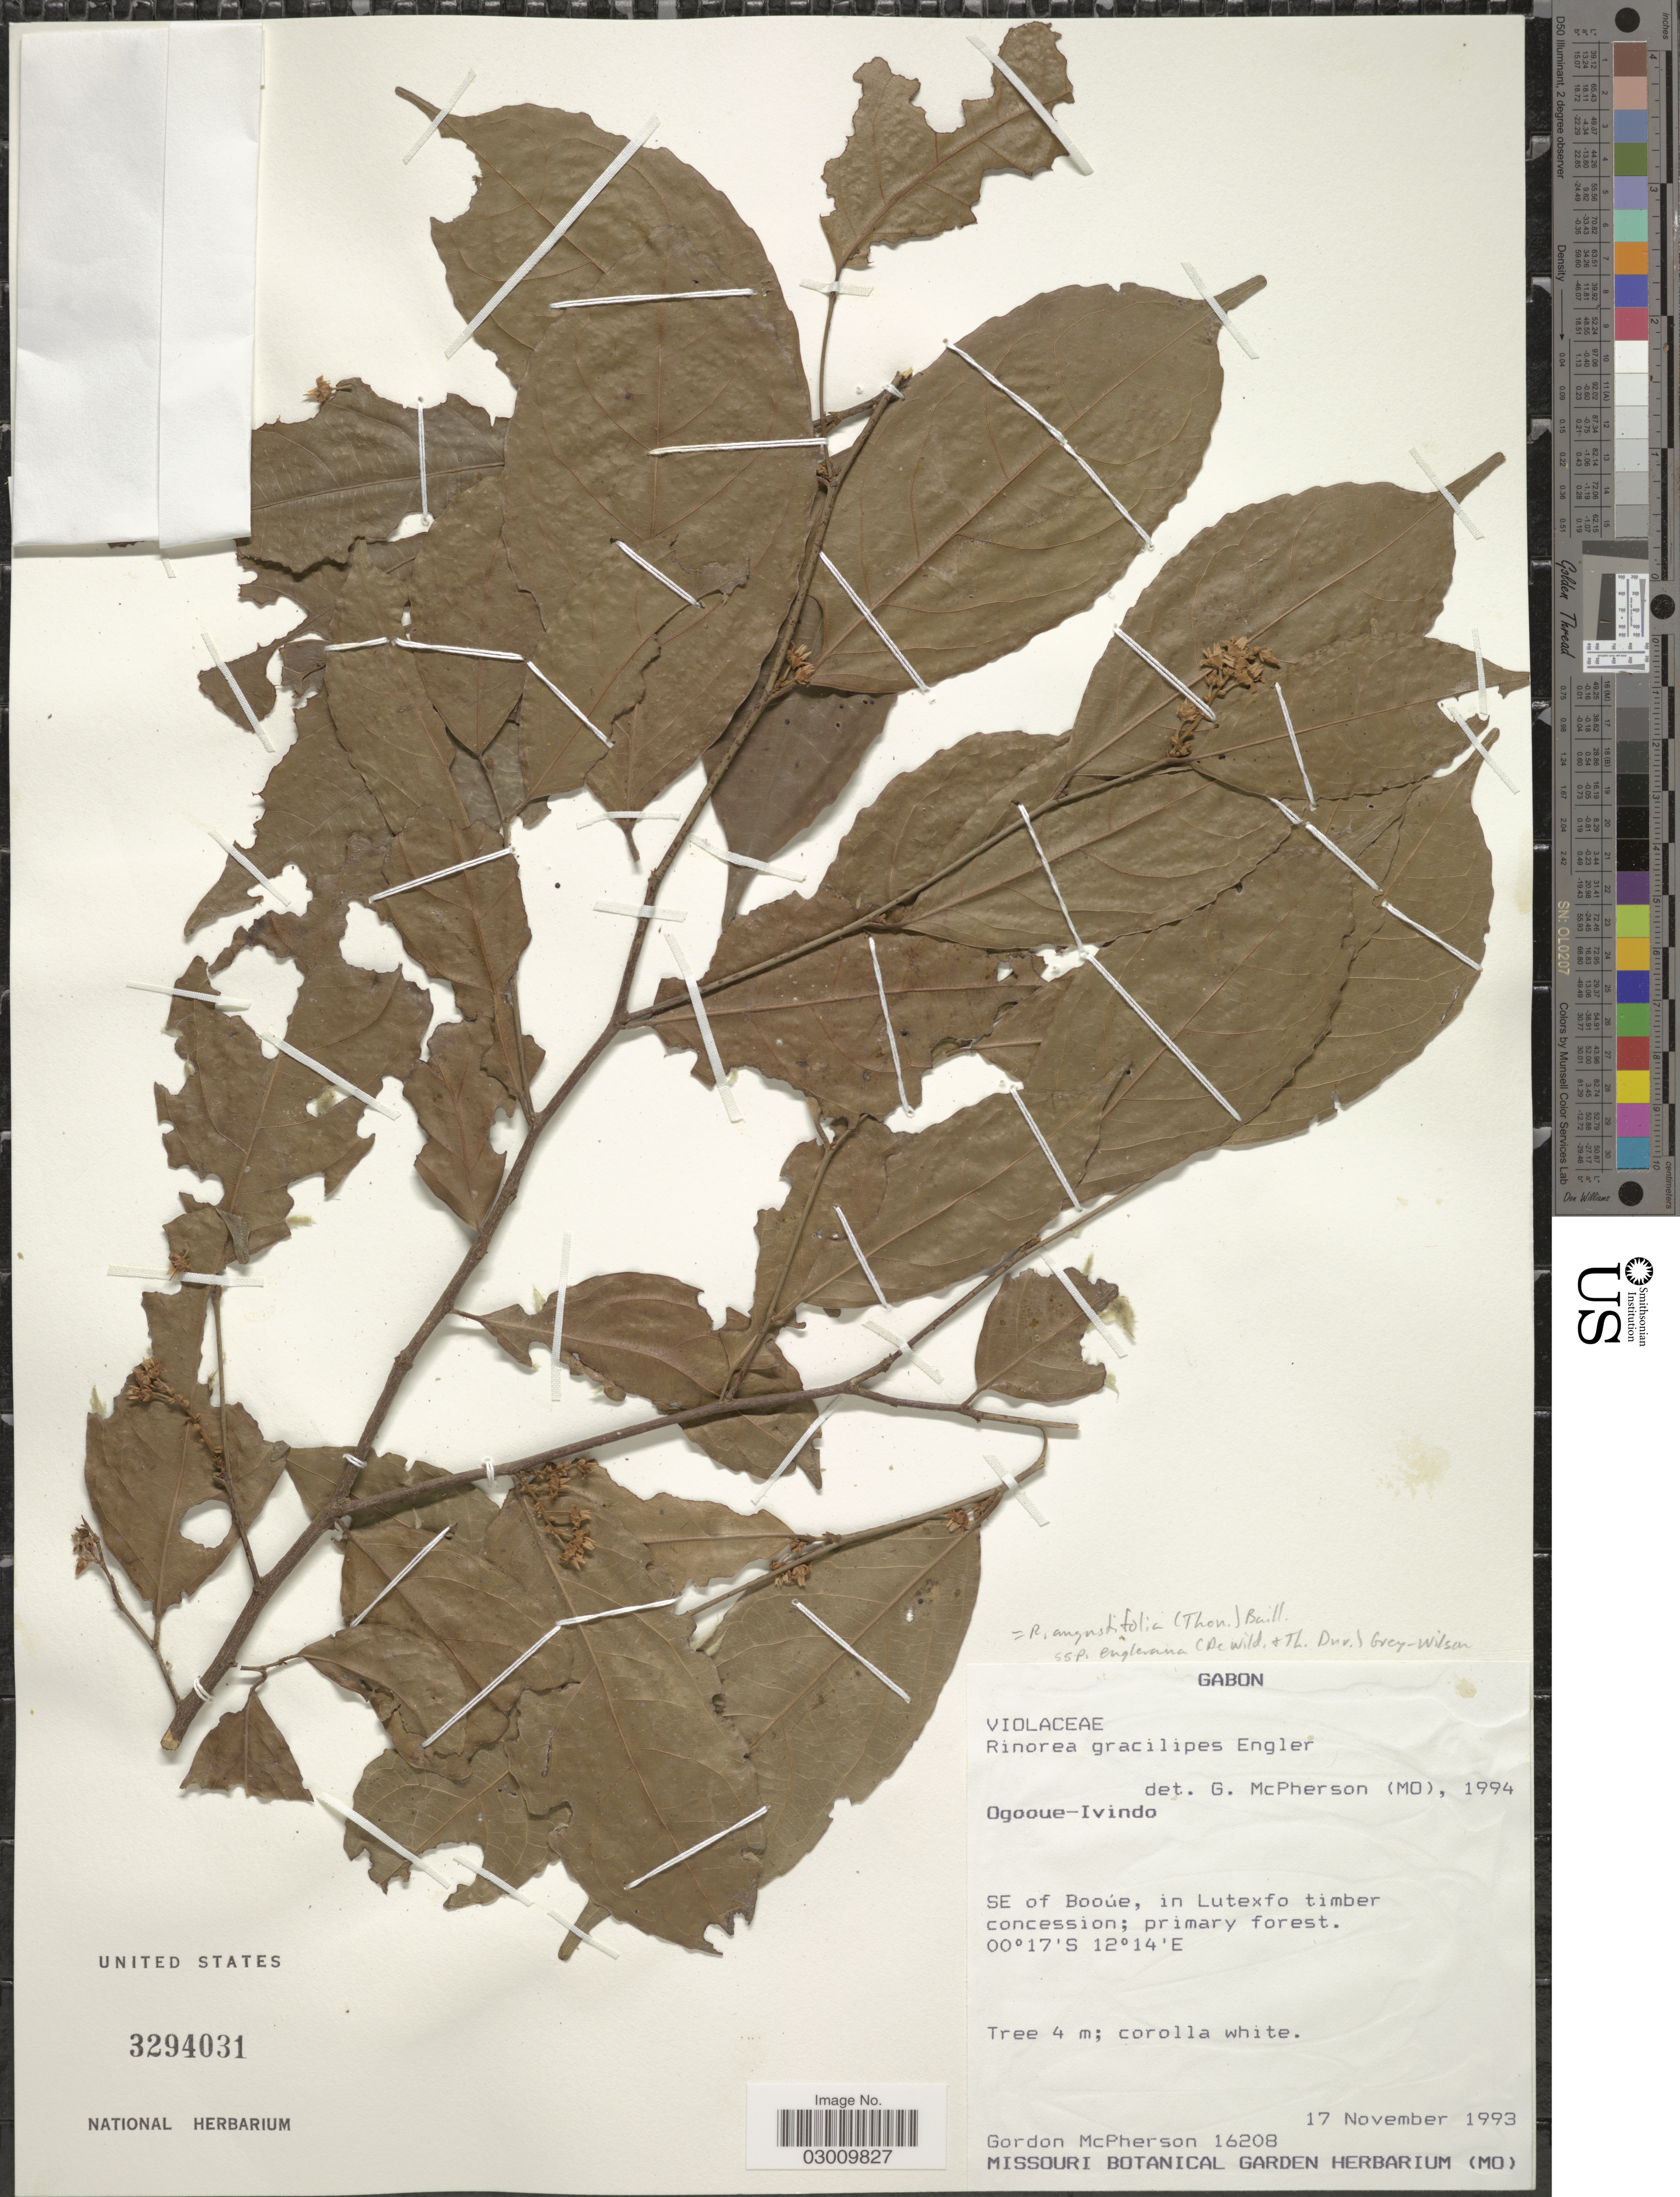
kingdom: Plantae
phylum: Tracheophyta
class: Magnoliopsida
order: Malpighiales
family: Violaceae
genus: Rinorea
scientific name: Rinorea angustifolia subsp. engleriana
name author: (De Wild. & Durand) Grey-Wilson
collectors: G. McPherson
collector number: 16208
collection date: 1993-11-17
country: Gabon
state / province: Ogooue-Ivindo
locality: SE of Booúe, in Lutexfo timber concession.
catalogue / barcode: US 3294031